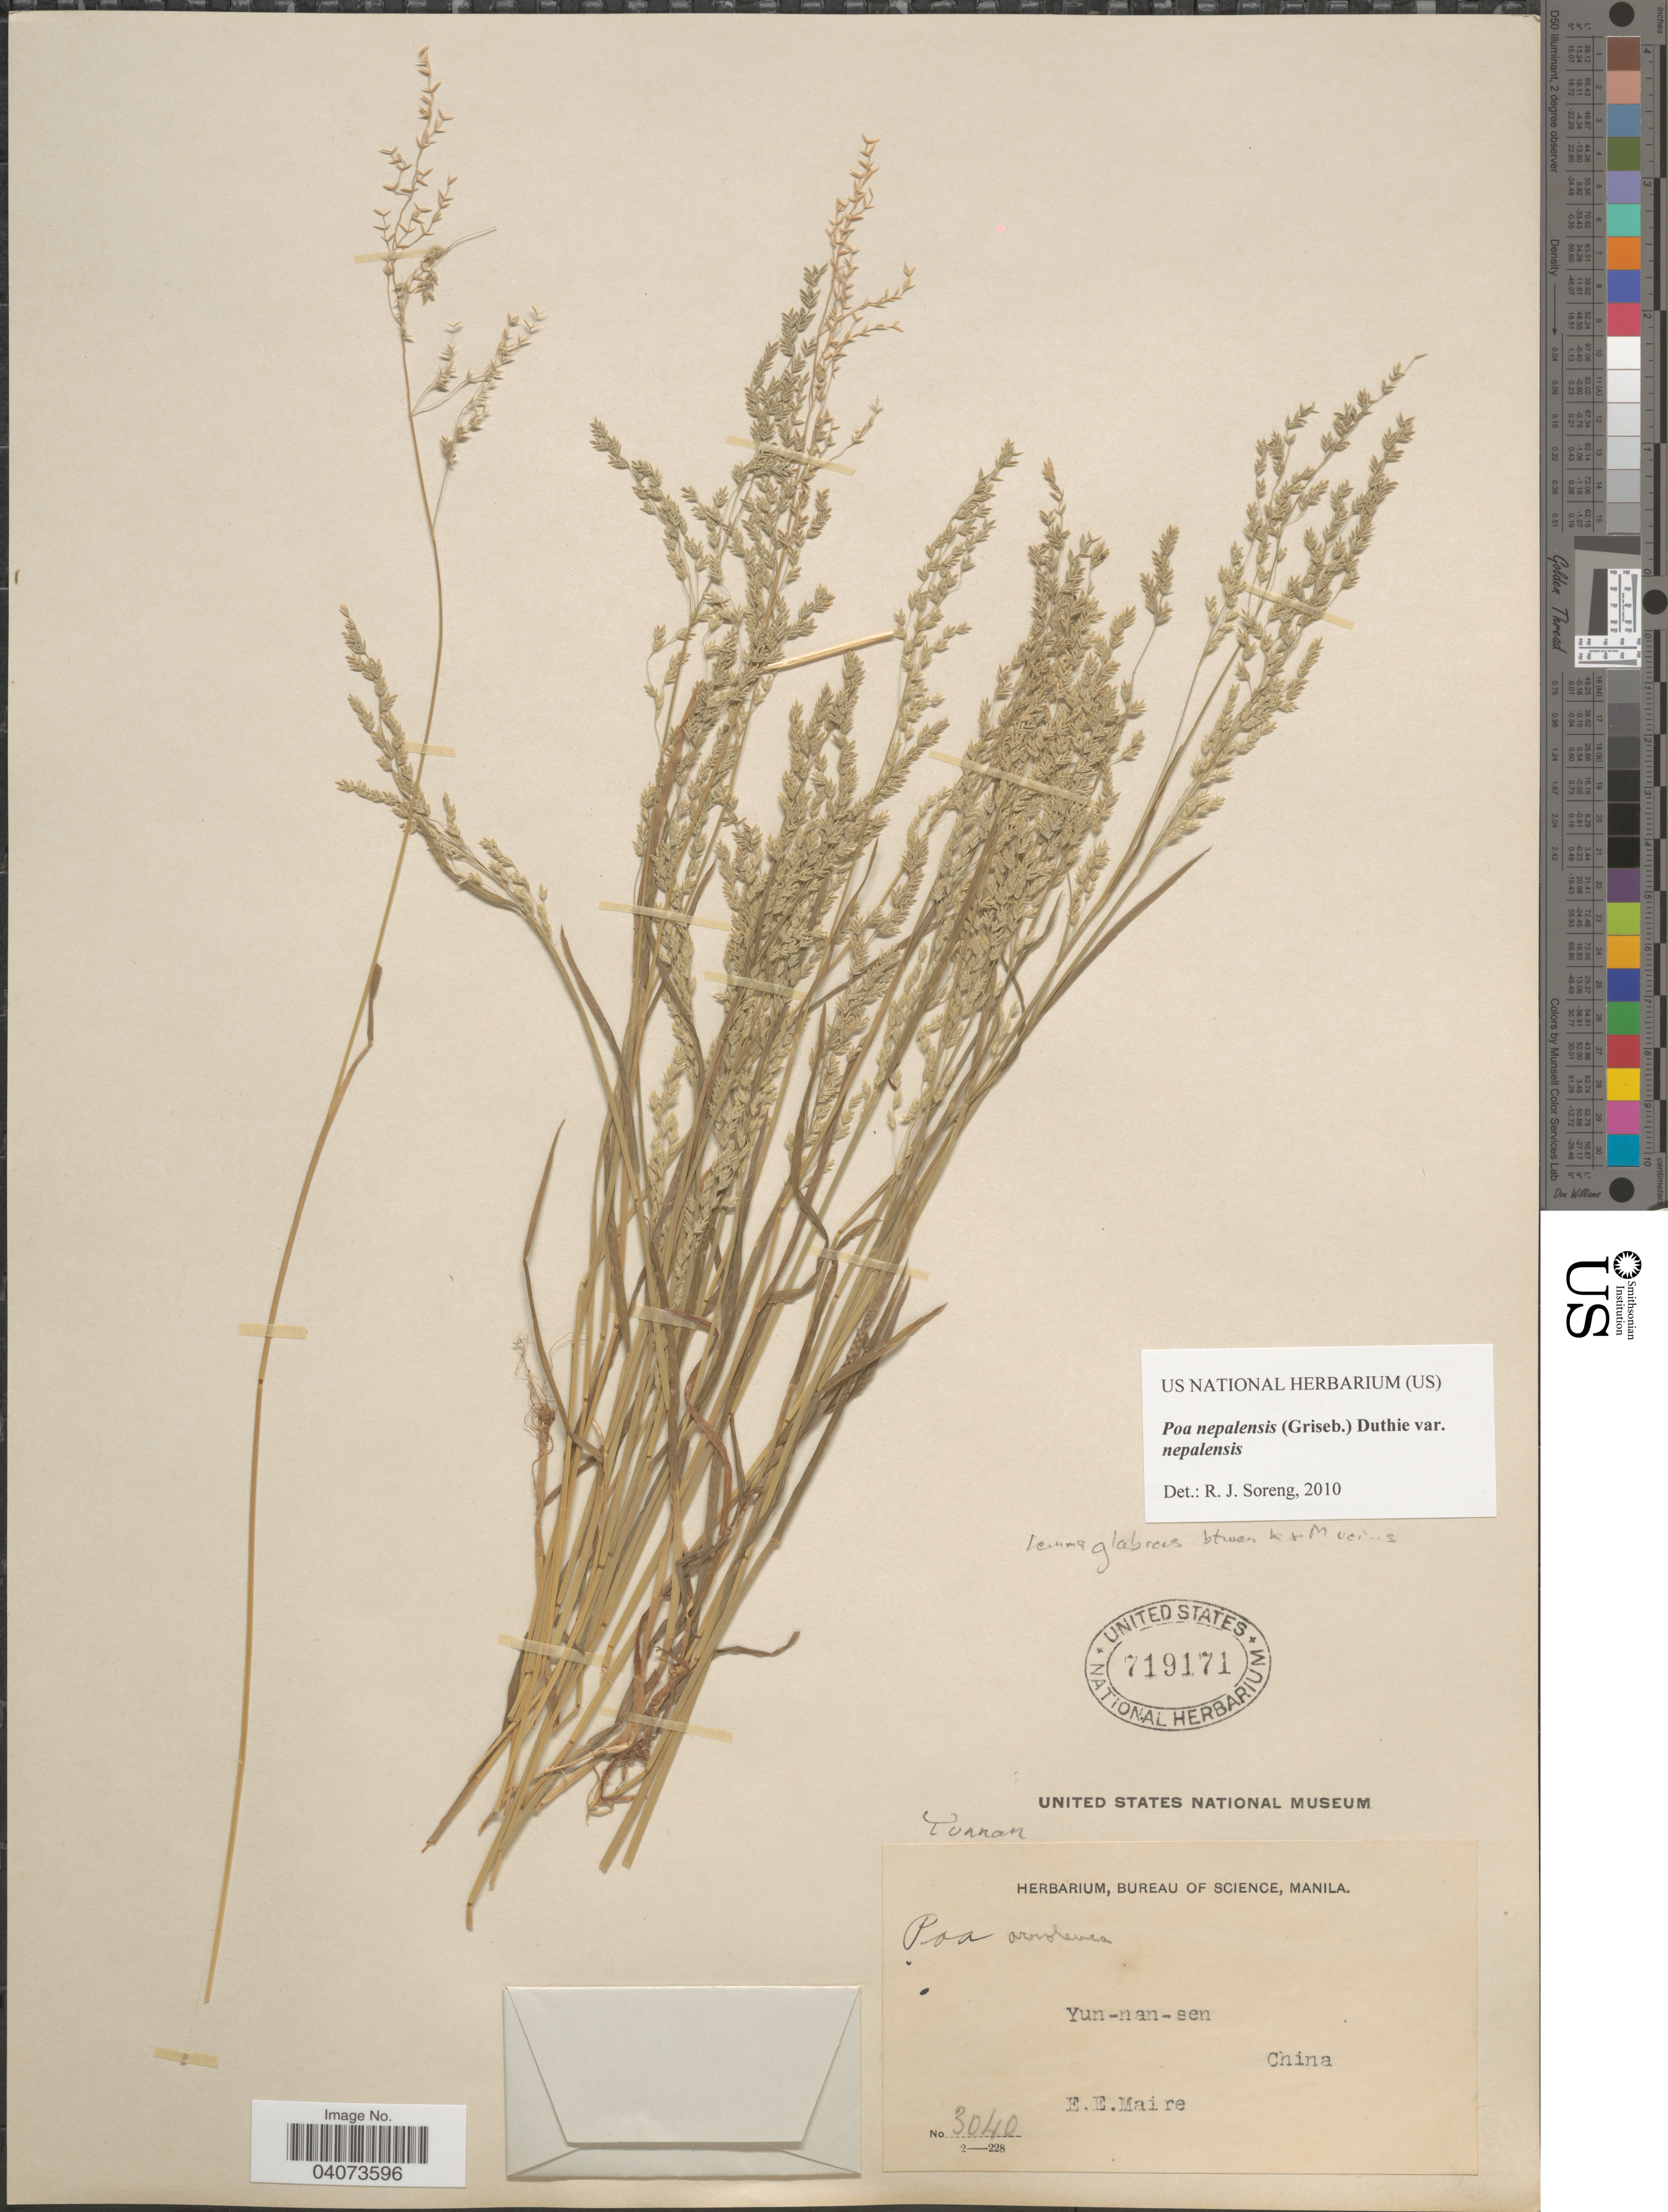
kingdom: Plantae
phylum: Tracheophyta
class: Liliopsida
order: Poales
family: Poaceae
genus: Poa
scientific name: Poa nepalensis var. nepalensis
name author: (G.C. Wall. ex Griseb.) Duthie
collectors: E. E. Maire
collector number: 3040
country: China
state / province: Yunnan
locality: Yun-nan-sen.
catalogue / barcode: US 719171